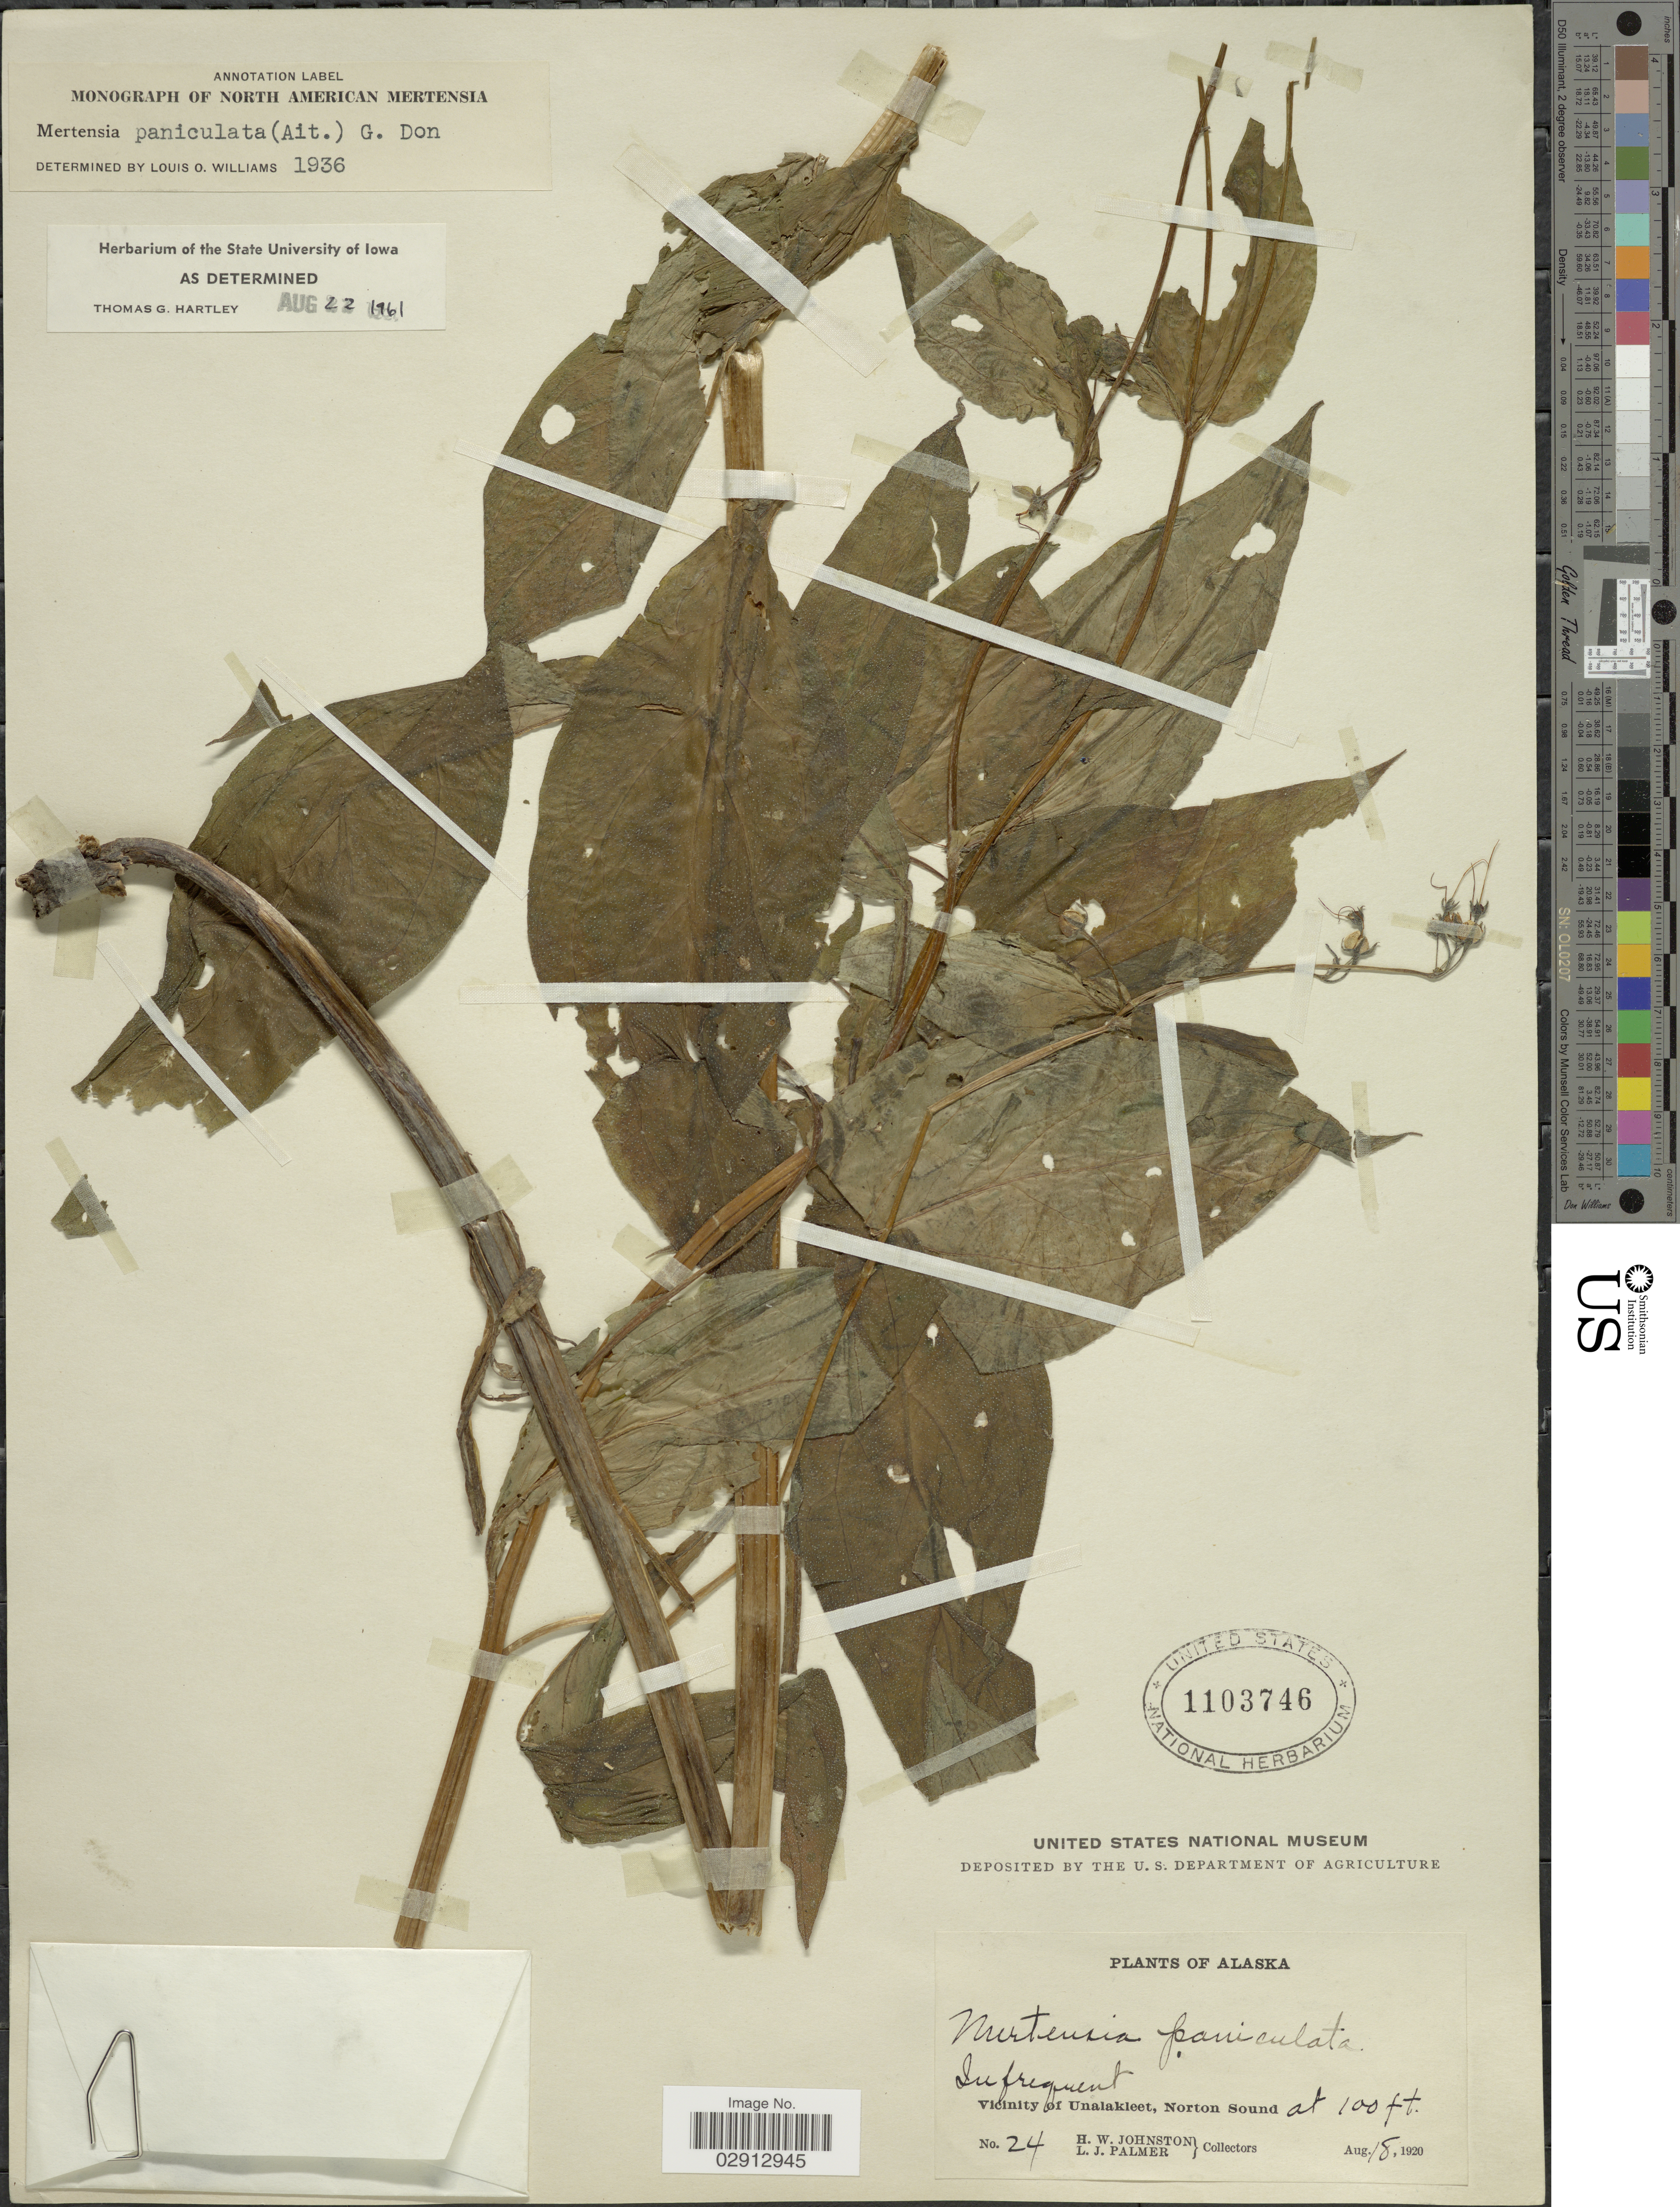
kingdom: Plantae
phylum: Tracheophyta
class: Magnoliopsida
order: Boraginales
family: Boraginaceae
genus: Mertensia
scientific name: Mertensia paniculata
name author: (Aiton) G. Don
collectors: H. W. Johnston & L. J. Palmer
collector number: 24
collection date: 1920-08-18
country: United States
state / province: Alaska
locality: Vicinity of Unalakleet, Norton Sound.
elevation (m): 30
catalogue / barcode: US 1103746